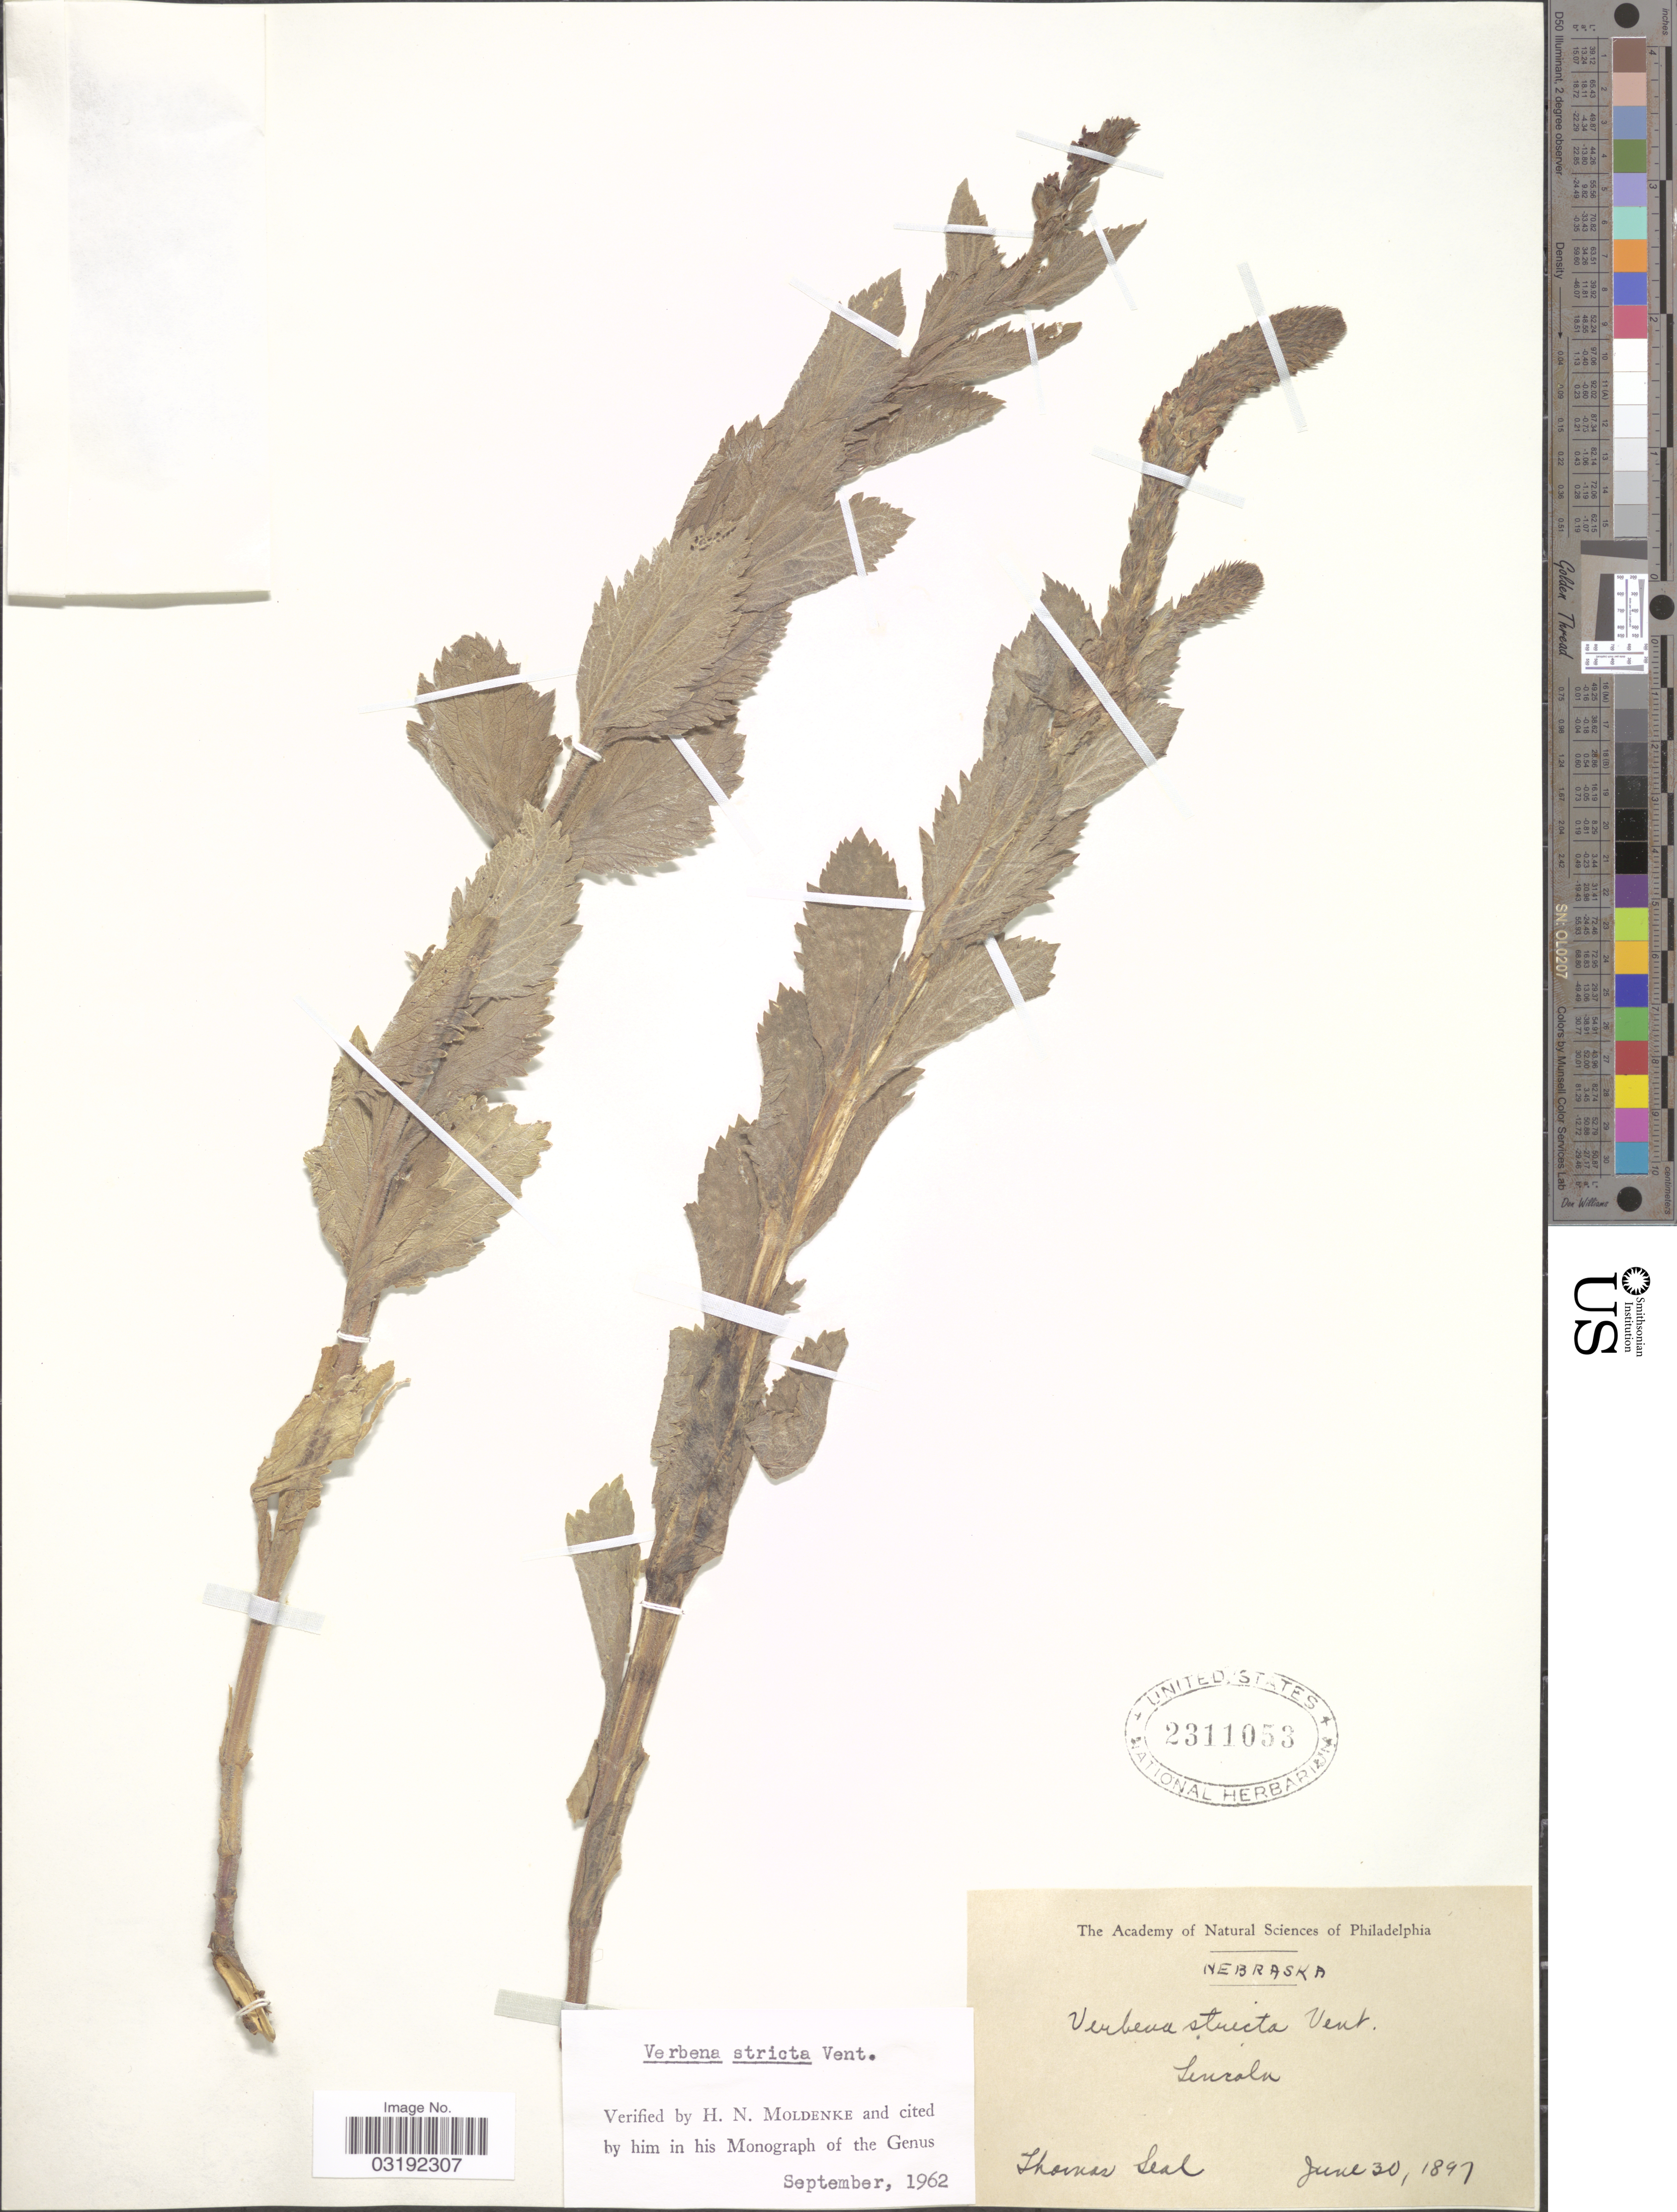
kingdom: Plantae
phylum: Tracheophyta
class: Magnoliopsida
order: Lamiales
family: Verbenaceae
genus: Verbena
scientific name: Verbena stricta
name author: Vent.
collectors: T. Seal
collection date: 1897-06-30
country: United States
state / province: Nebraska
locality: Lincoln.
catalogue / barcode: US 2311053